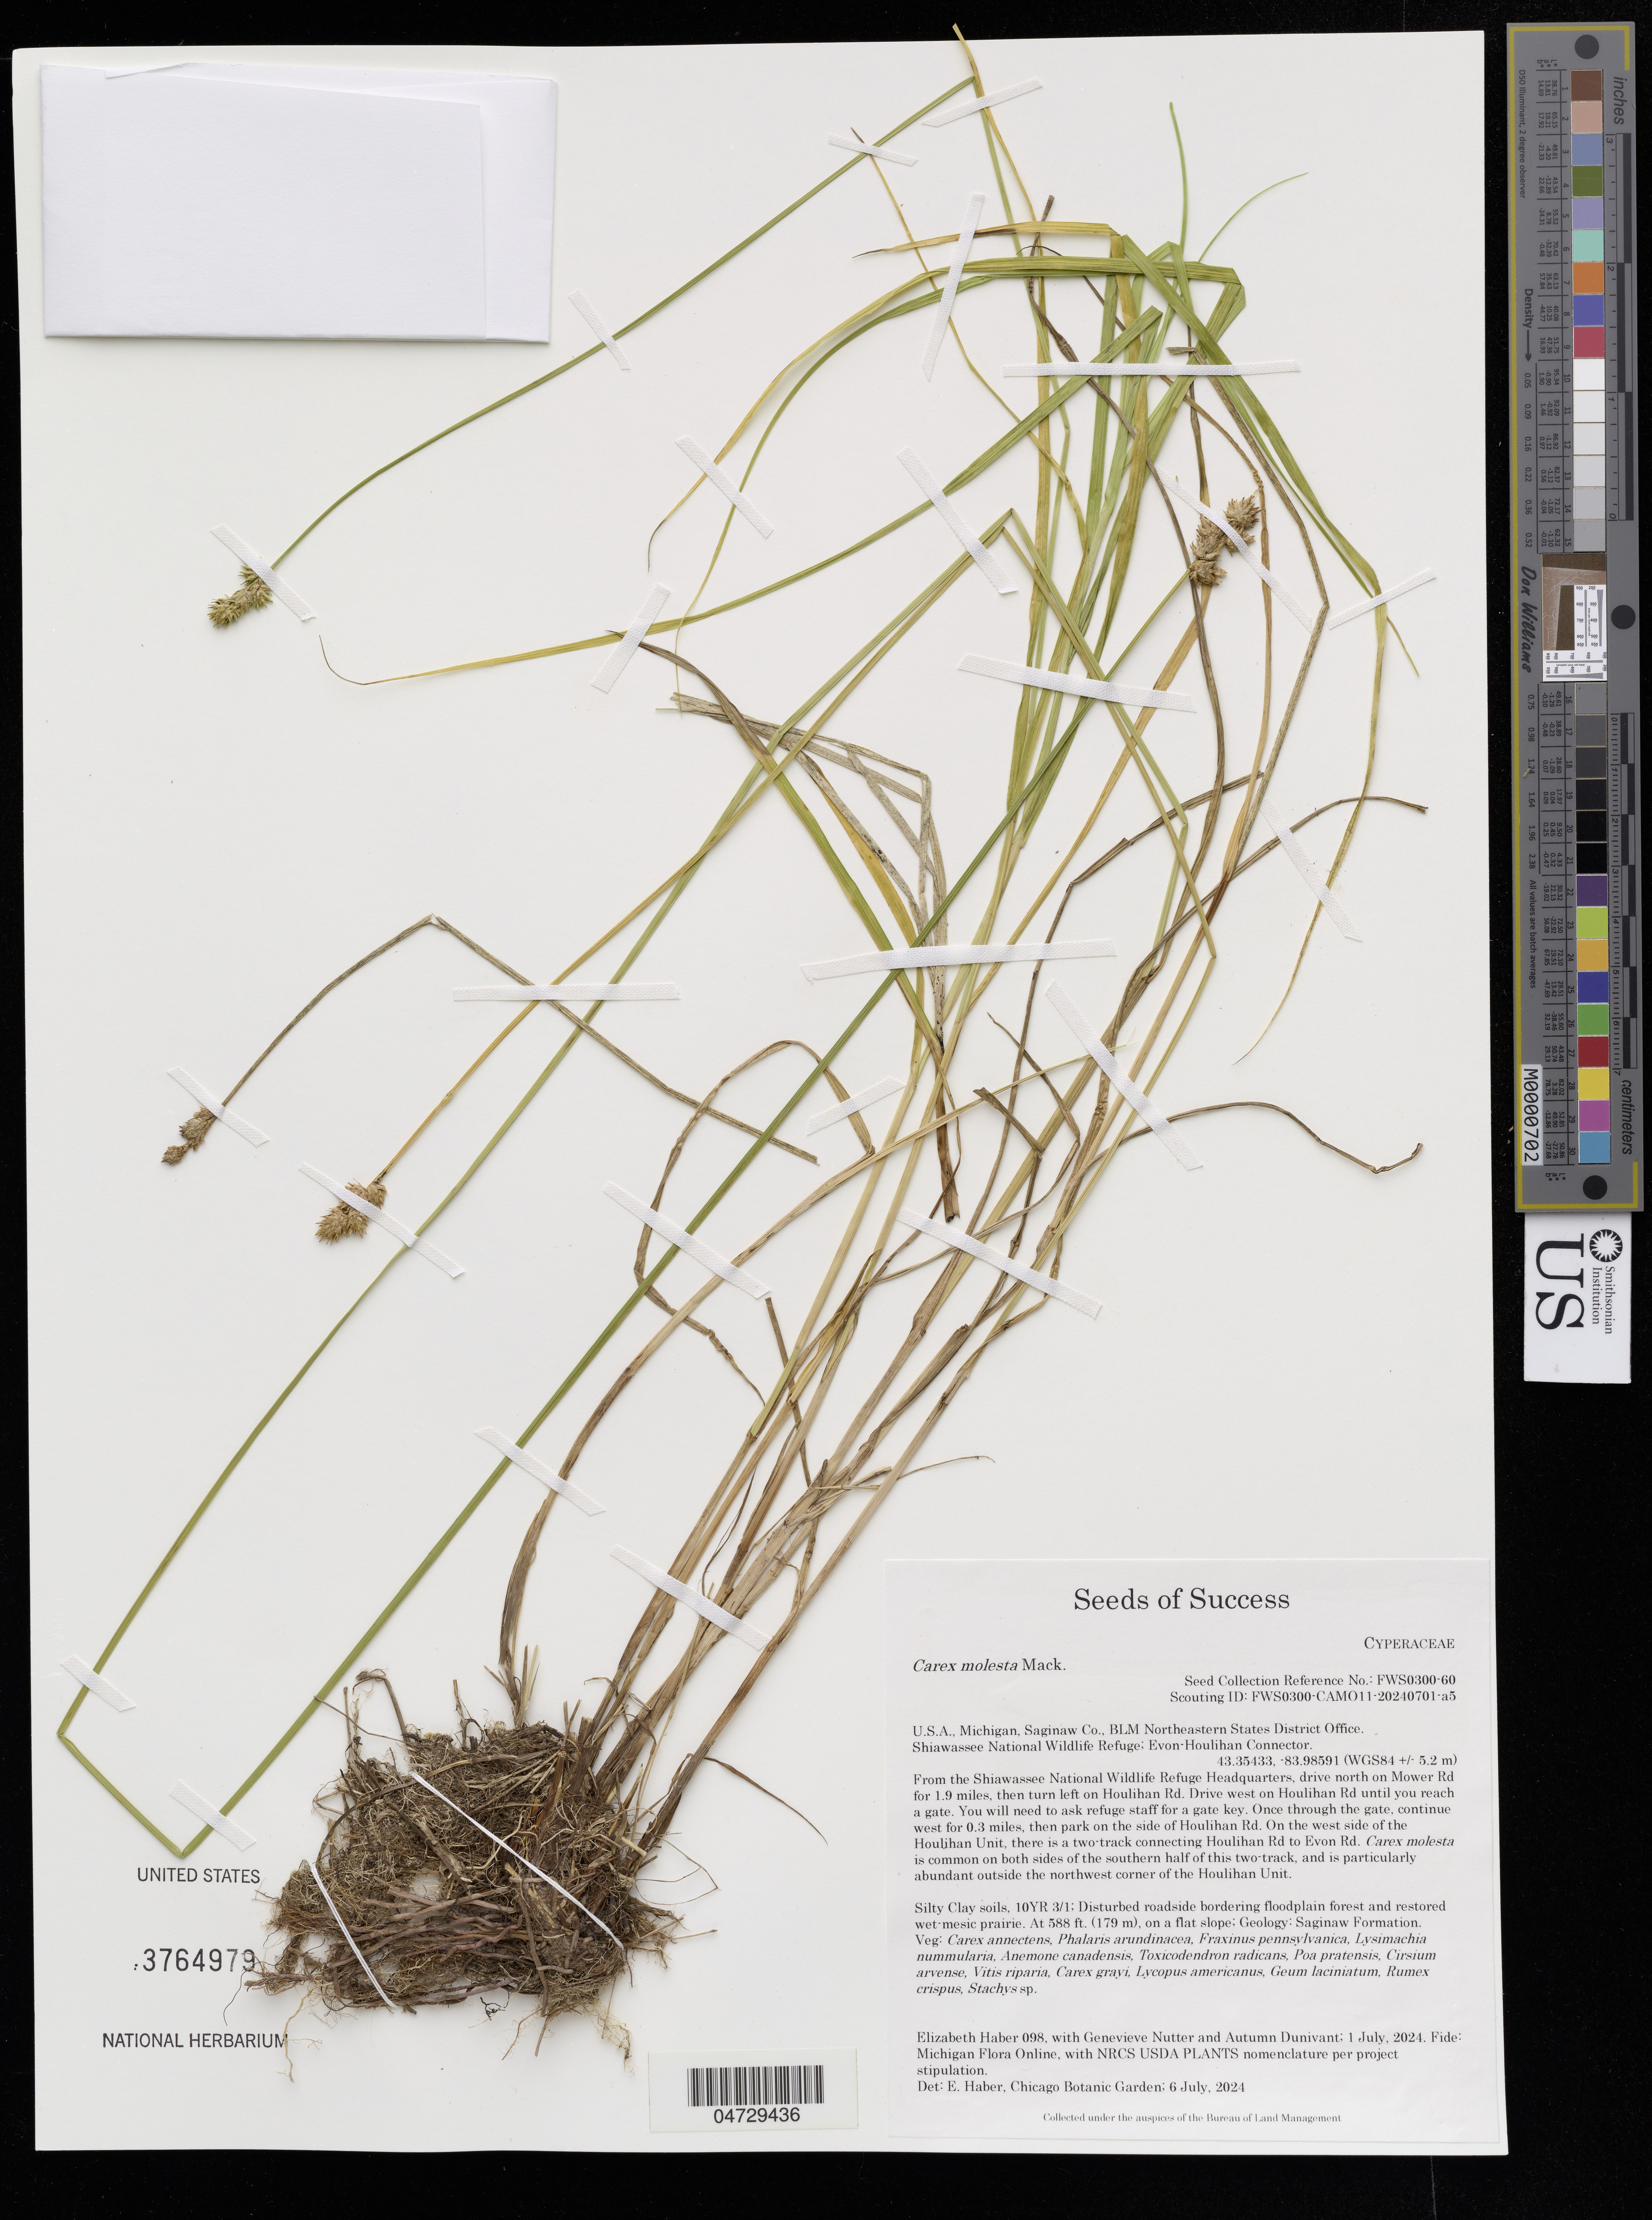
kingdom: Plantae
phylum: Tracheophyta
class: Liliopsida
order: Poales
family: Cyperaceae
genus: Carex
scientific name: Carex molesta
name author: Mack.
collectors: E. Haber, G. Nutter & A. Dunivant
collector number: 098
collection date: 2024-07-01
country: United States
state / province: Michigan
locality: Saginaw Co., BLM Northeastern States District Office. Shiawassee National Wildlife Refuge; Evon‑Houlihan Connector. (WGS84 +/– 5.2 m). From the Shiawassee National Wildlife Refuge Headquarters, drive north on Mower Rd for 1.9 miles, then turn left on Houlihan Rd. Drive west on Houlihan Rd until you reach a gate. You will need to ask refuge staff for a gate key. Once through the gate, continue west for 0.3 miles, then park on the side of Houlihan Rd. On the west side of the Houlihan Unit, there is a two‑track connecting Houlihan Rd to Evon Rd. Carex molesta is common on both sides of the southern half of this two‑track, and is particularly abundant outside the northwest corner of the Houlihan Unit.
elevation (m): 179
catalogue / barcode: US 3764979